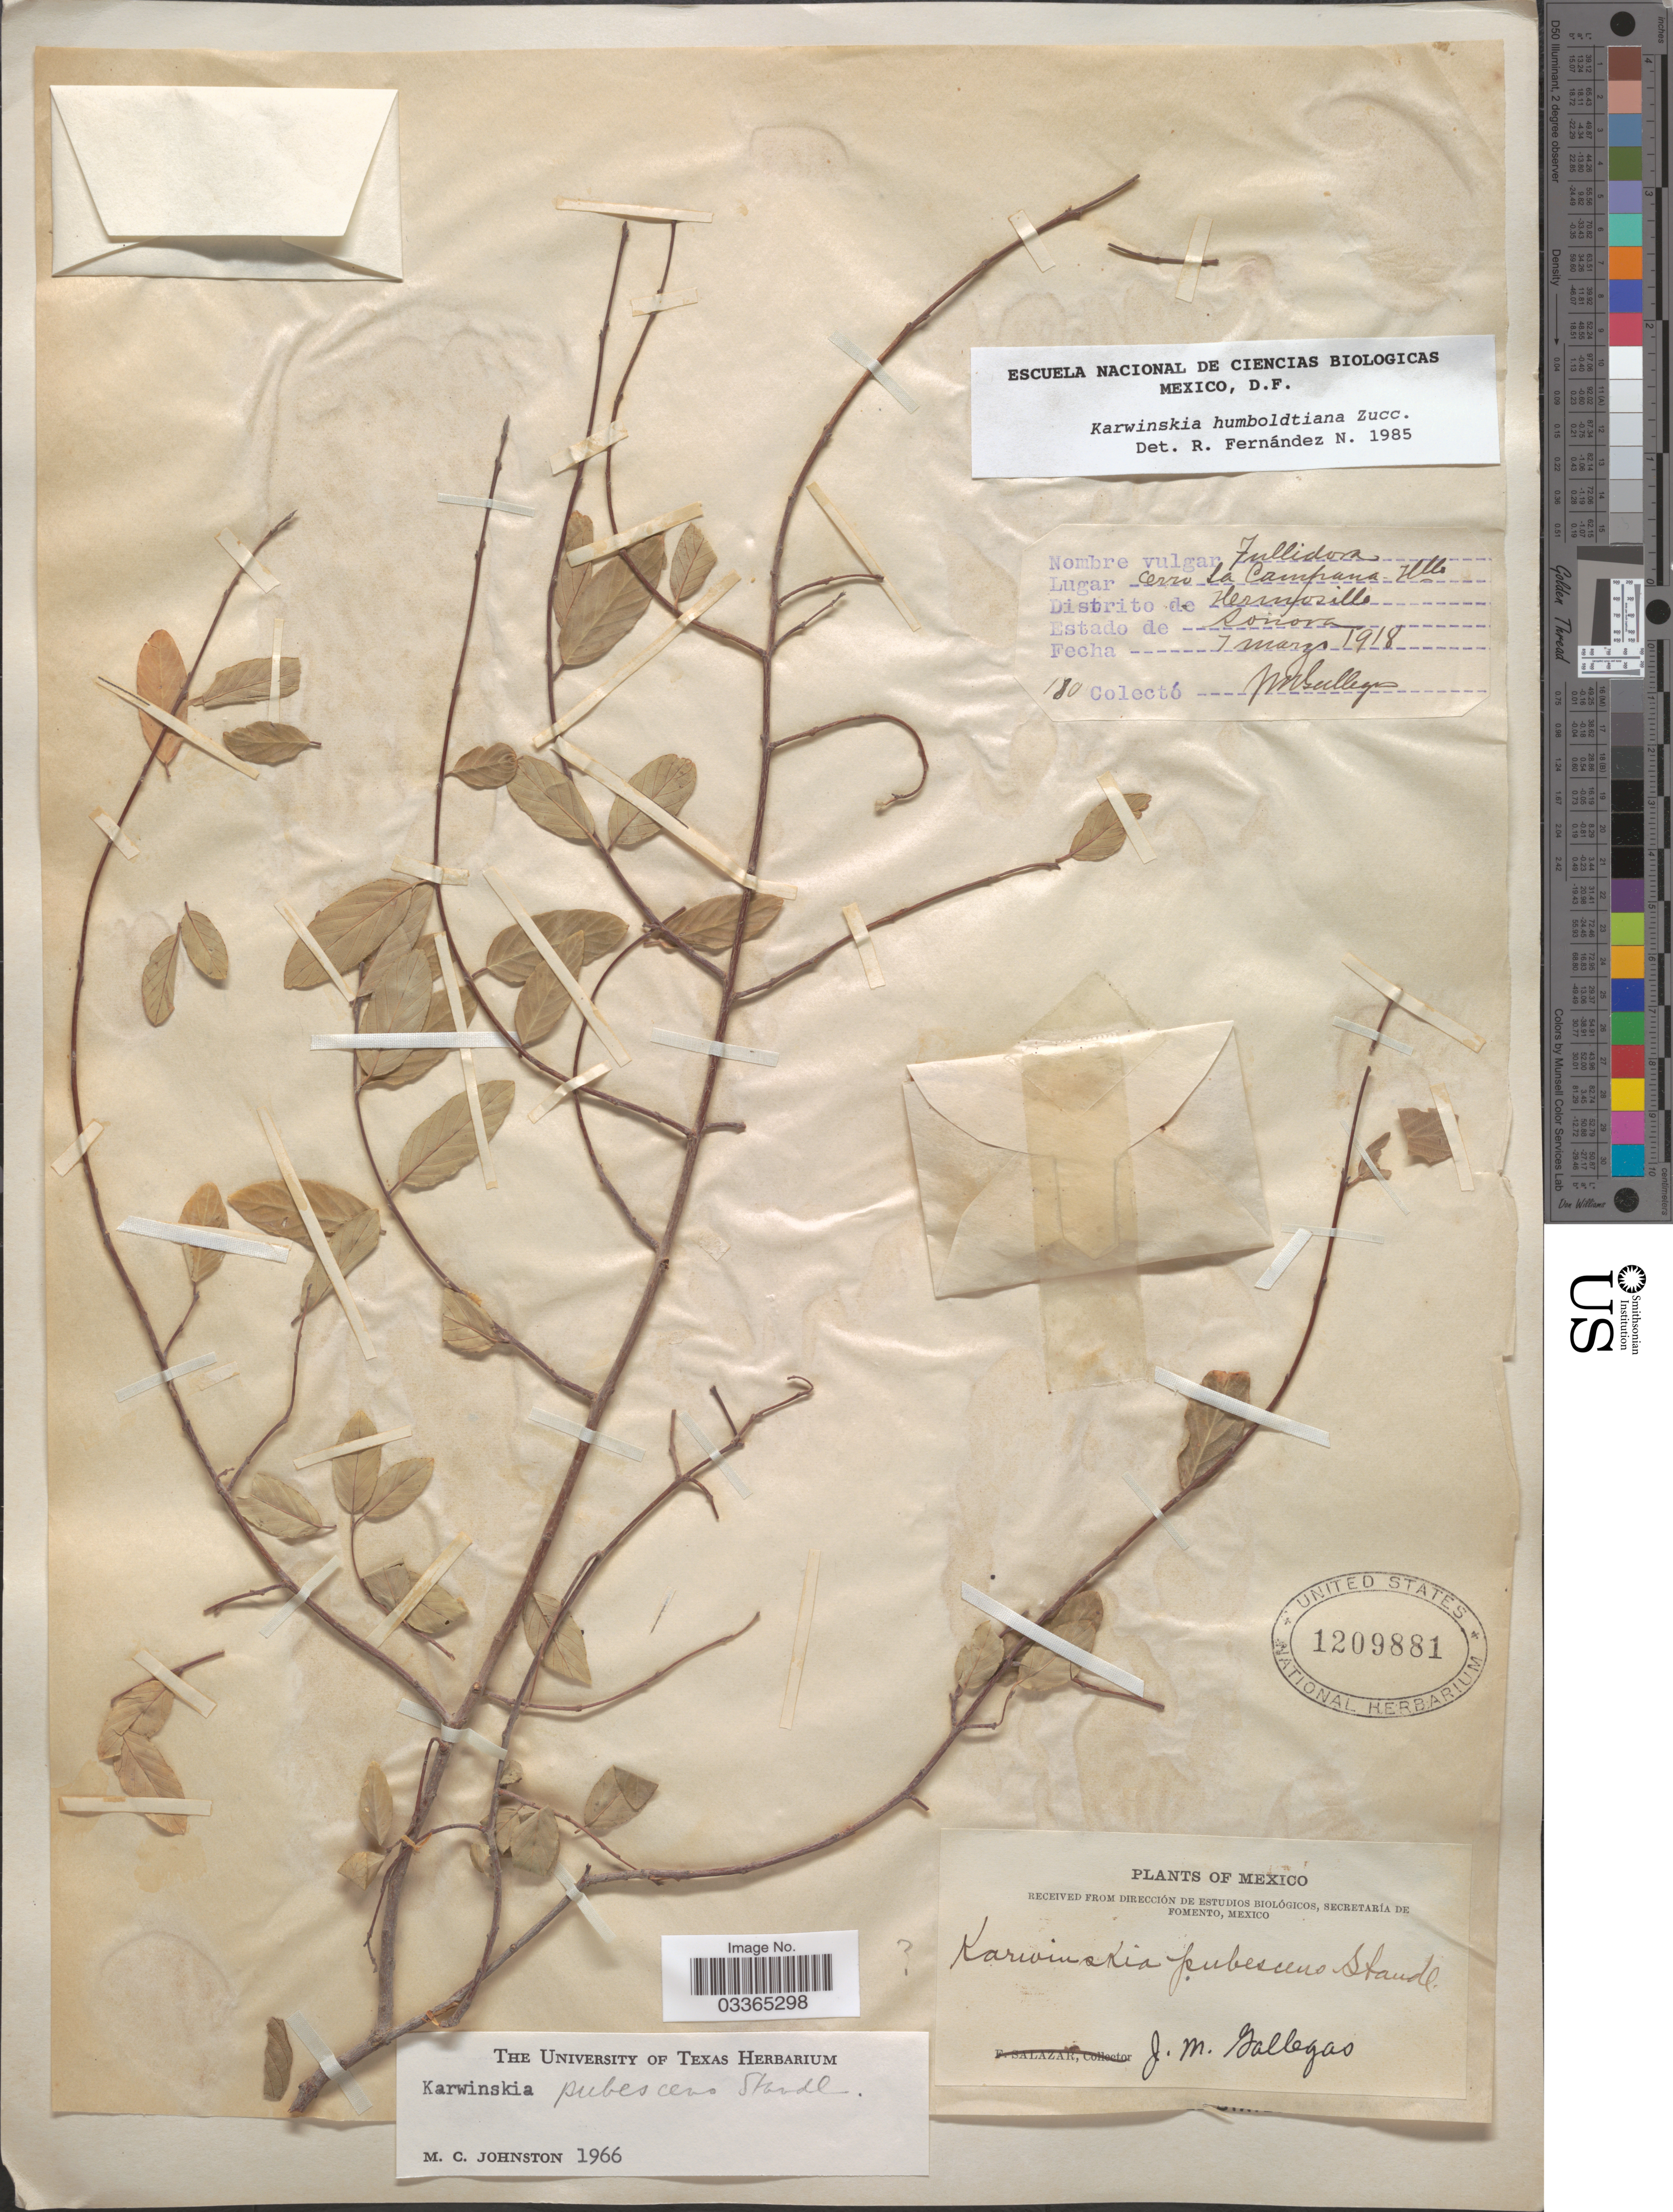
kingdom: Plantae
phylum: Tracheophyta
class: Magnoliopsida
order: Rosales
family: Rhamnaceae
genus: Karwinskia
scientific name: Karwinskia humboldtiana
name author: (Schult.) Zucc.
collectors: J. Gallegos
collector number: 180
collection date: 1918-03-07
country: Mexico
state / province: Sonora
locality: Cerro La Campana Hills. Distrito de Hermosillo.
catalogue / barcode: US 1209881